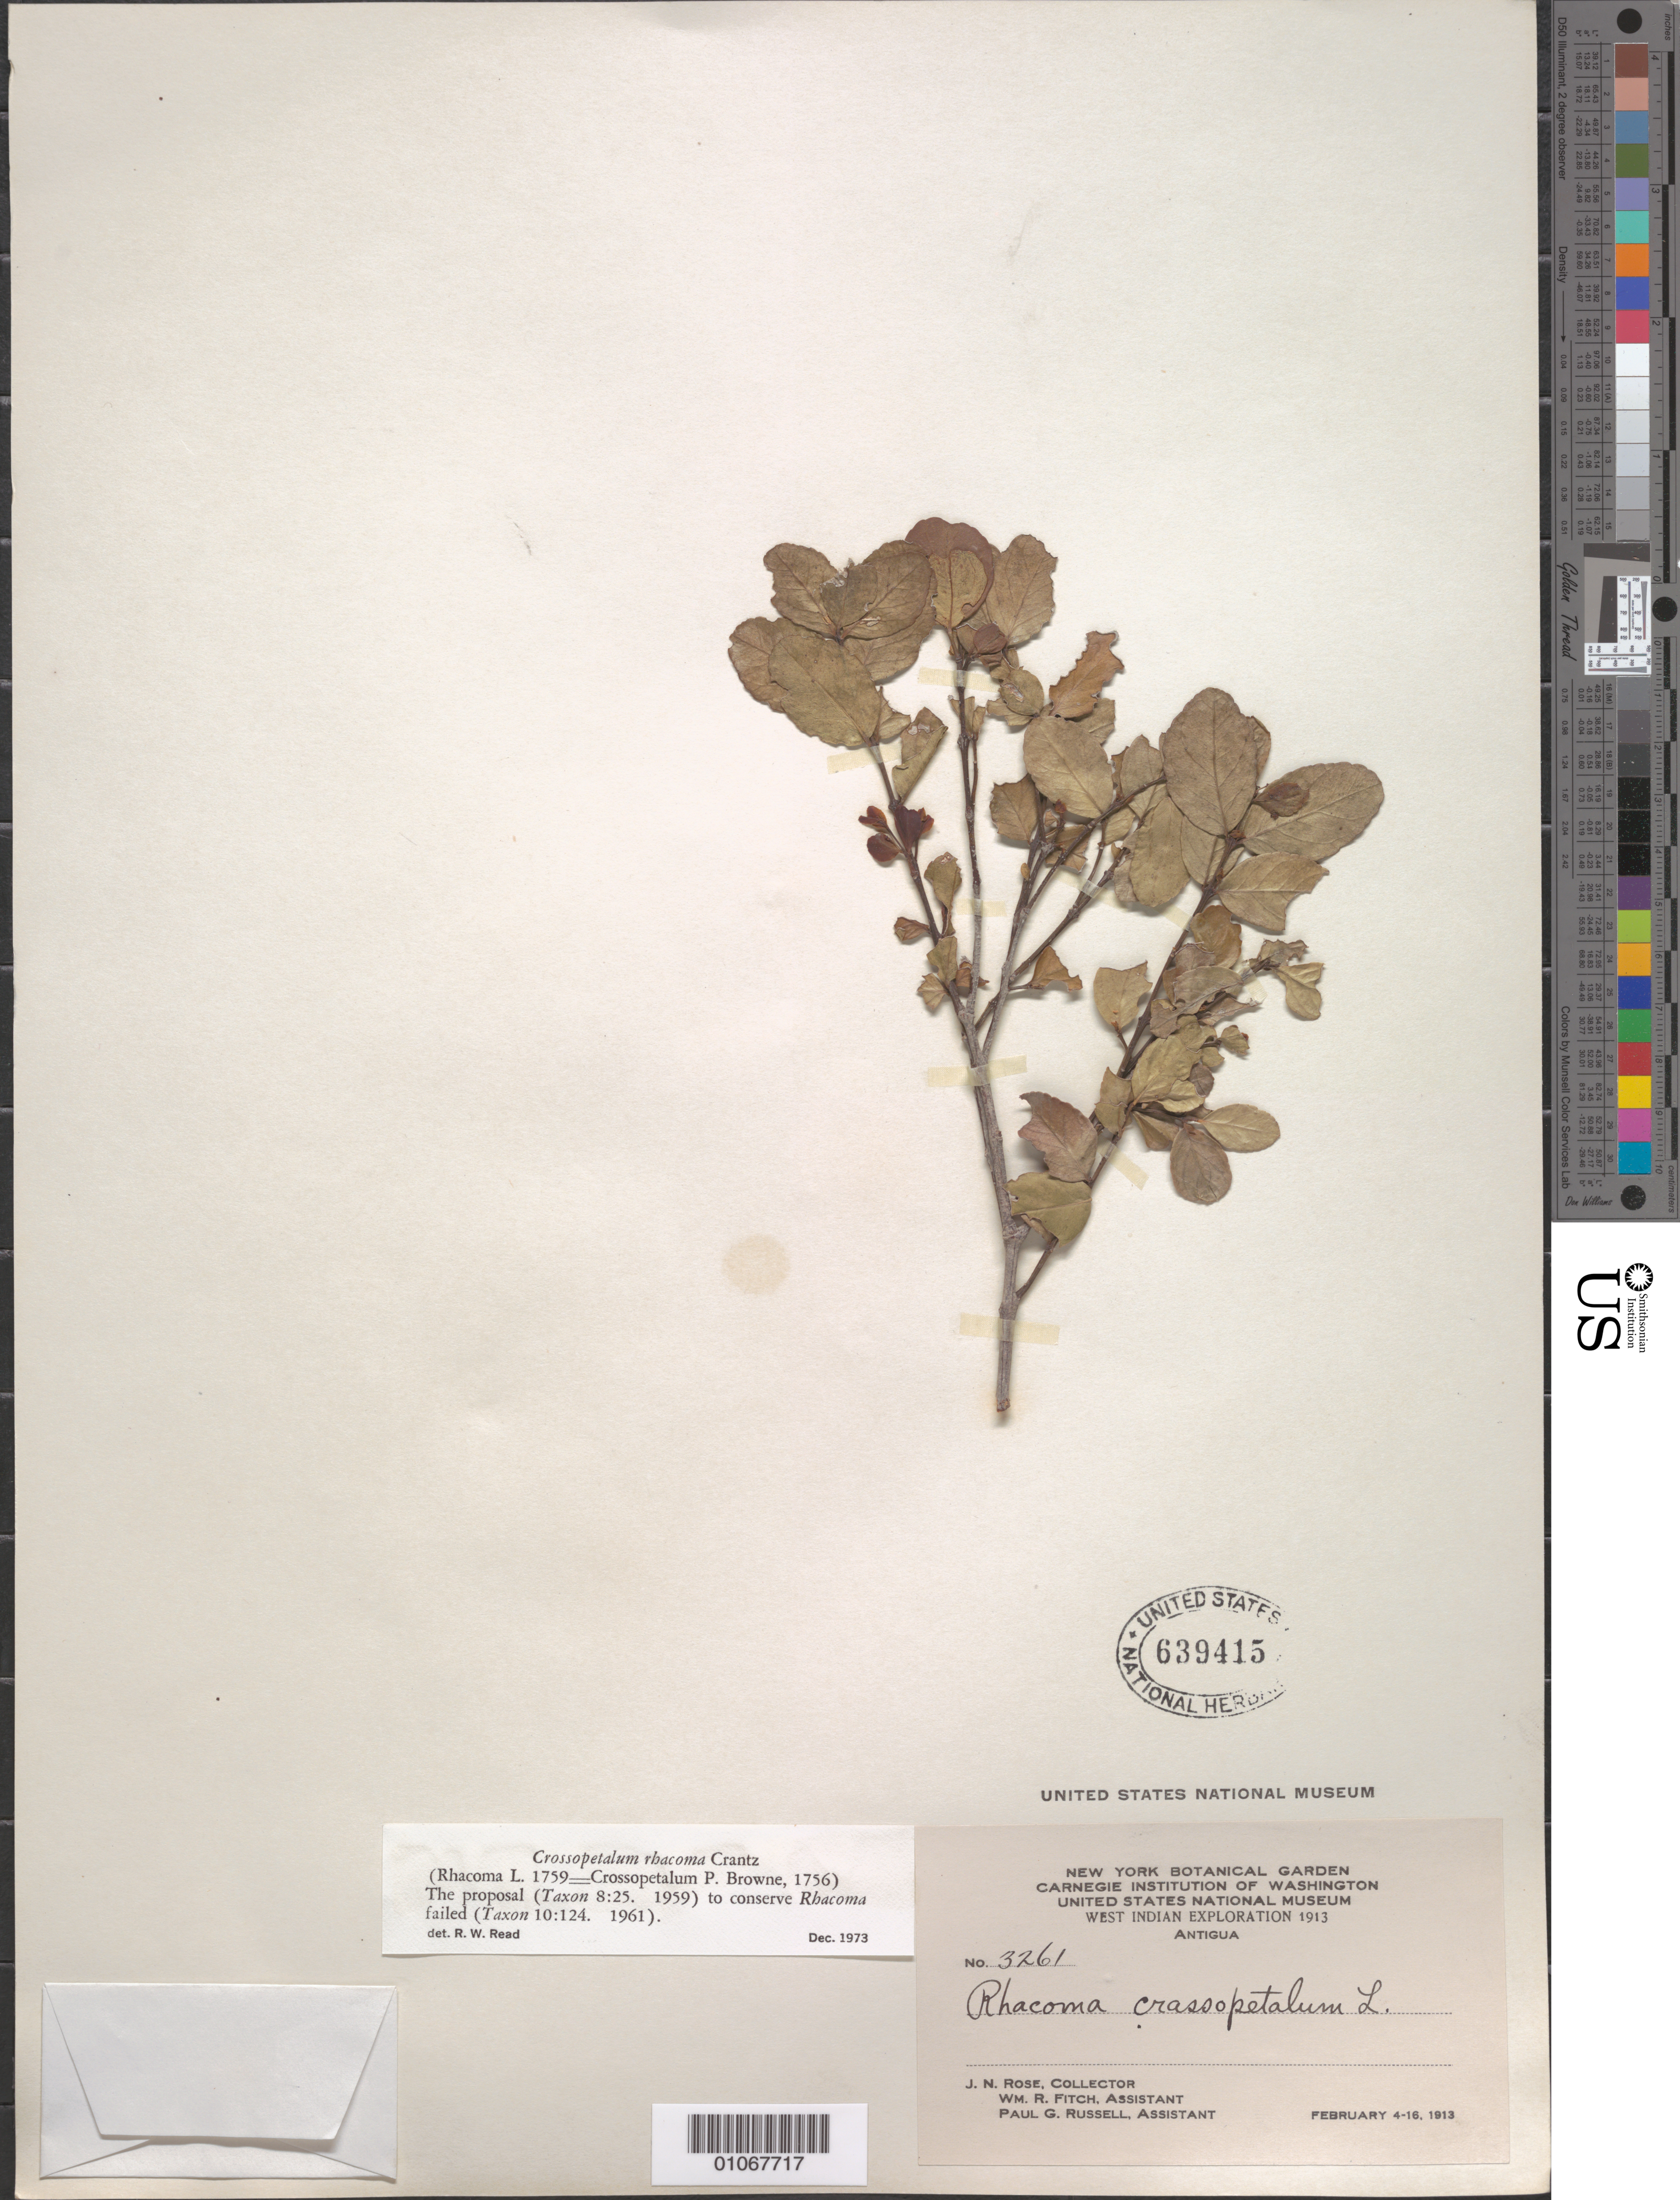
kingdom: Plantae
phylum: Tracheophyta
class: Magnoliopsida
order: Celastrales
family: Celastraceae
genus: Crossopetalum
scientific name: Crossopetalum rhacoma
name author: Crantz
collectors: J. N. Rose, W. R. Fitch & P. G. Russell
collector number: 3261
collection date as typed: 04 Feb 1913 to 16 Feb 1913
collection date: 1913-02-04/1913-02-16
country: Antigua and Barbuda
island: Antigua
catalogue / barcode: US 639415